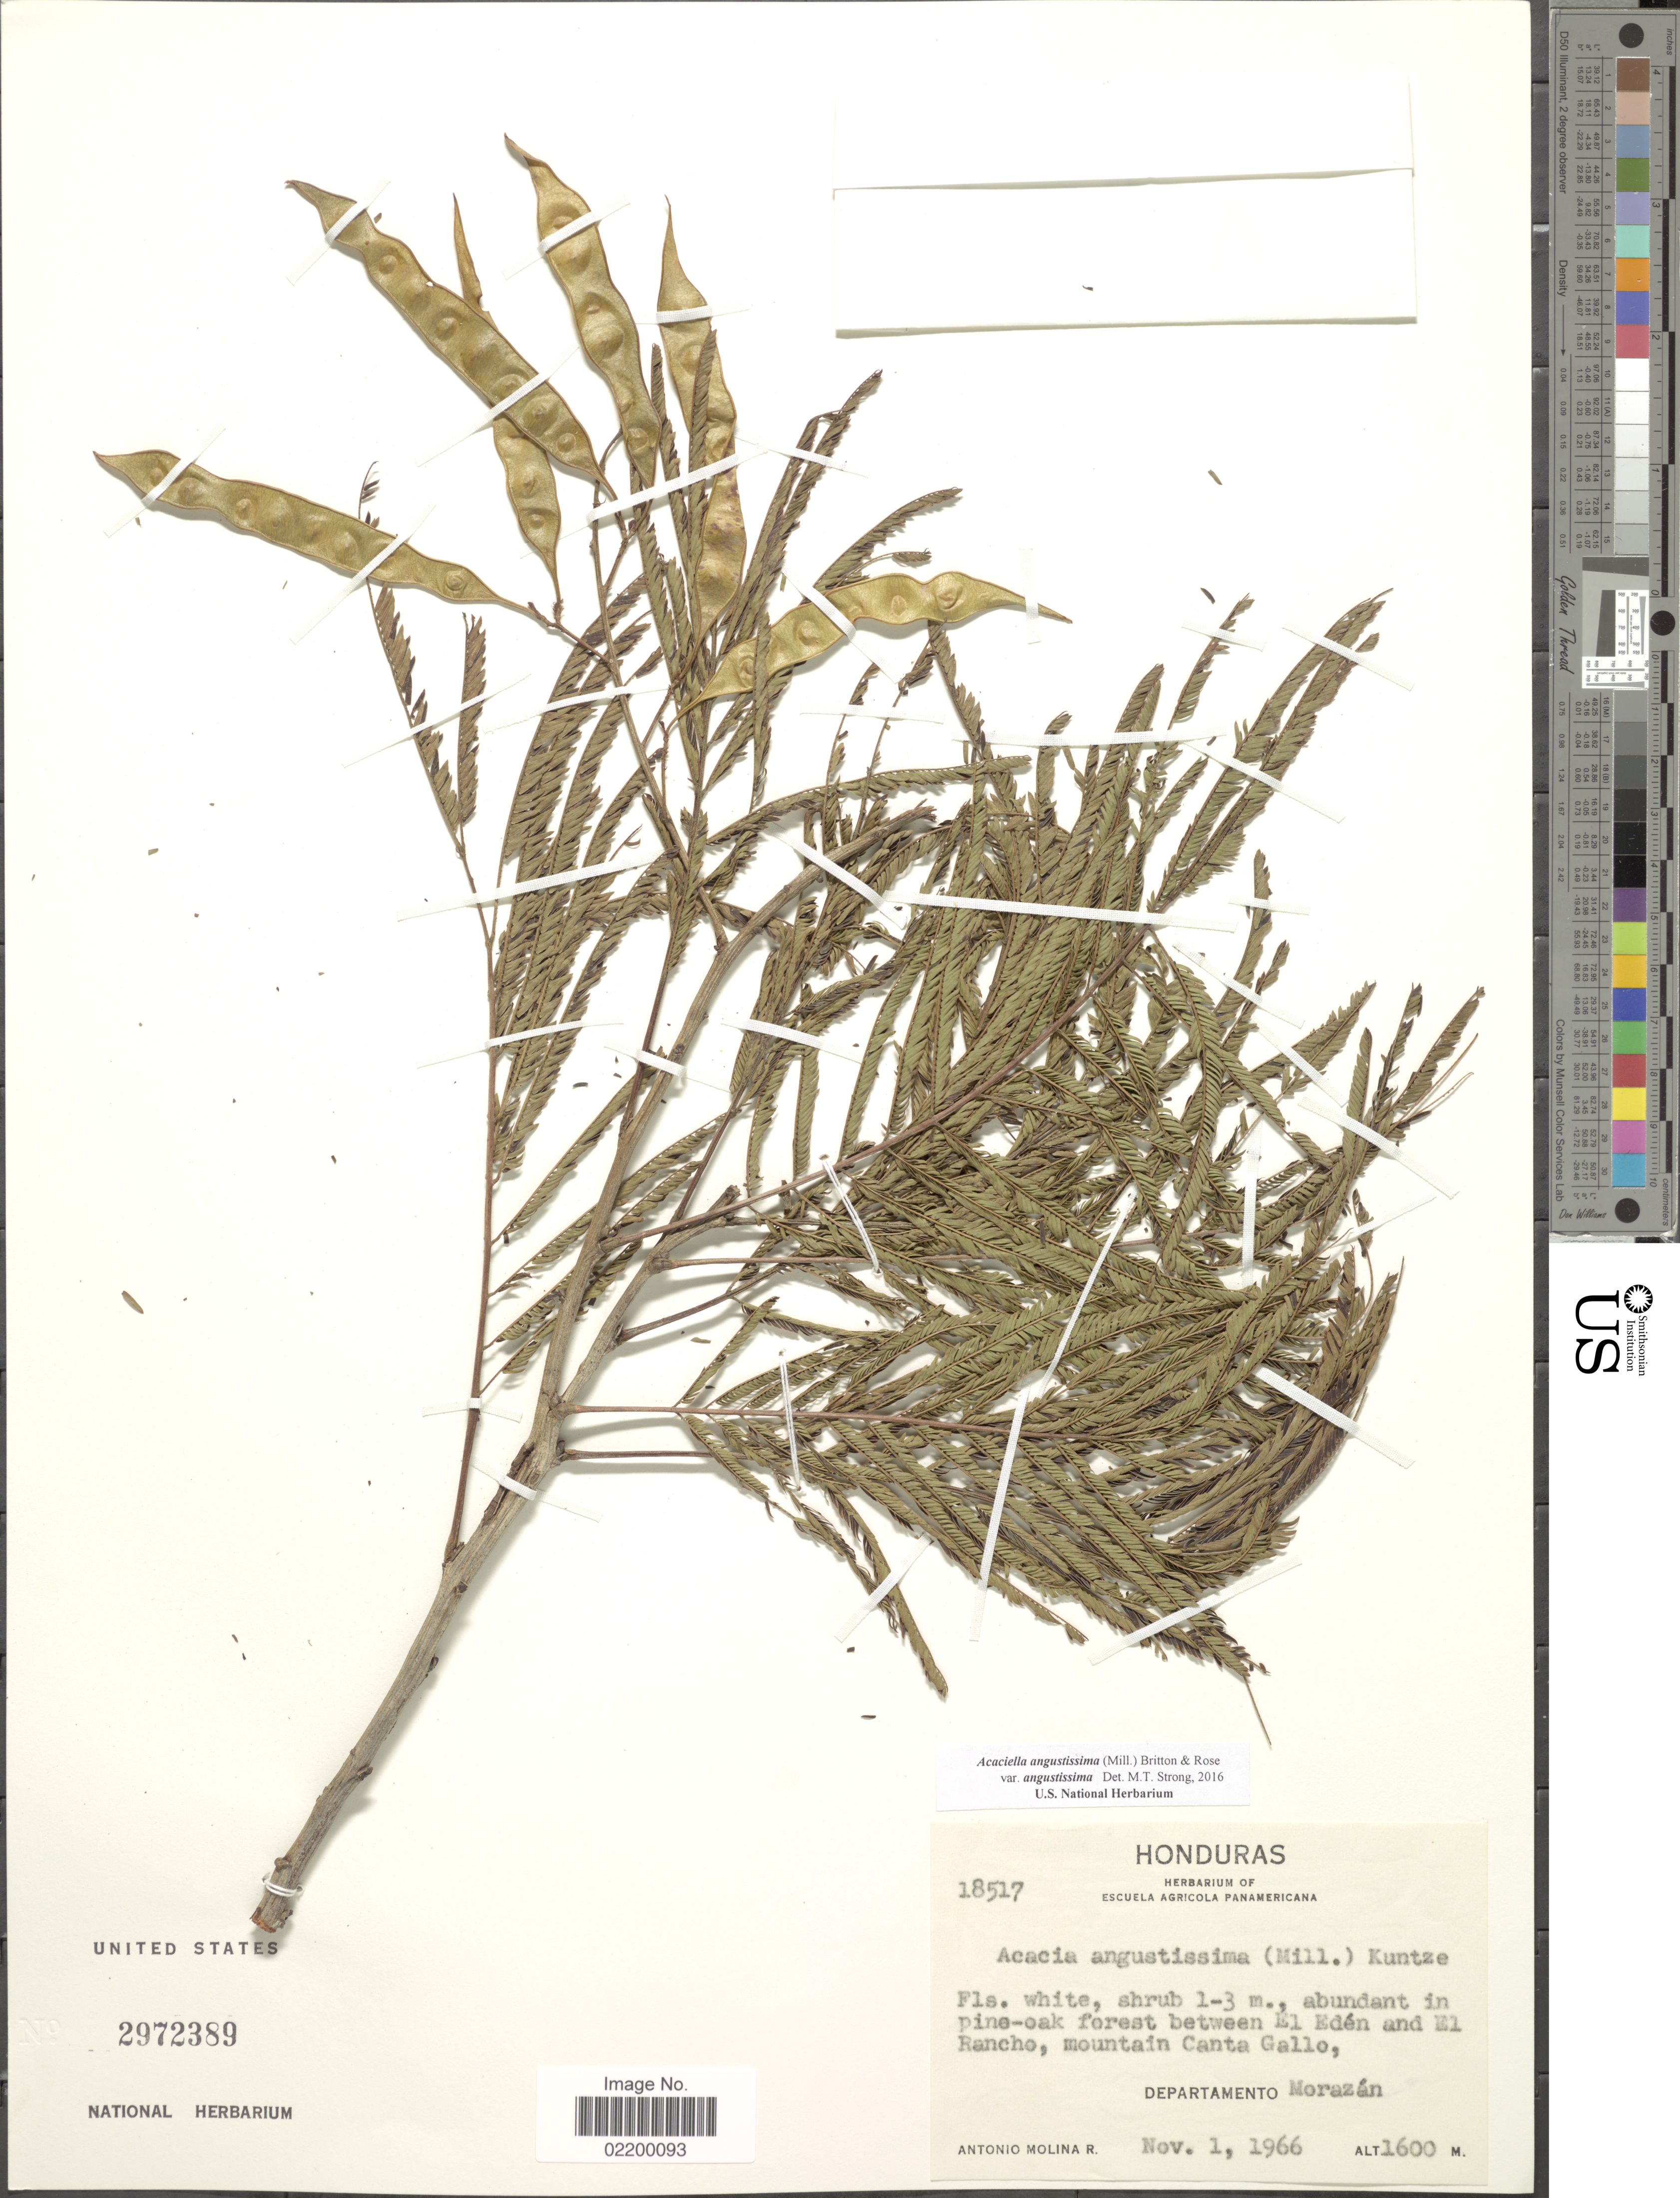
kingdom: Plantae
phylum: Tracheophyta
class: Magnoliopsida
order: Fabales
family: Fabaceae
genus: Acaciella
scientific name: Acaciella angustissima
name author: (Mill.) Britton & Rose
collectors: A. Molina R.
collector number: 18517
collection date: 1966-11-01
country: Honduras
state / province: Fco. Morazán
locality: Between Eden and El Rancho, mountain Canta Gallo.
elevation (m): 1600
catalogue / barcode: US 2972389